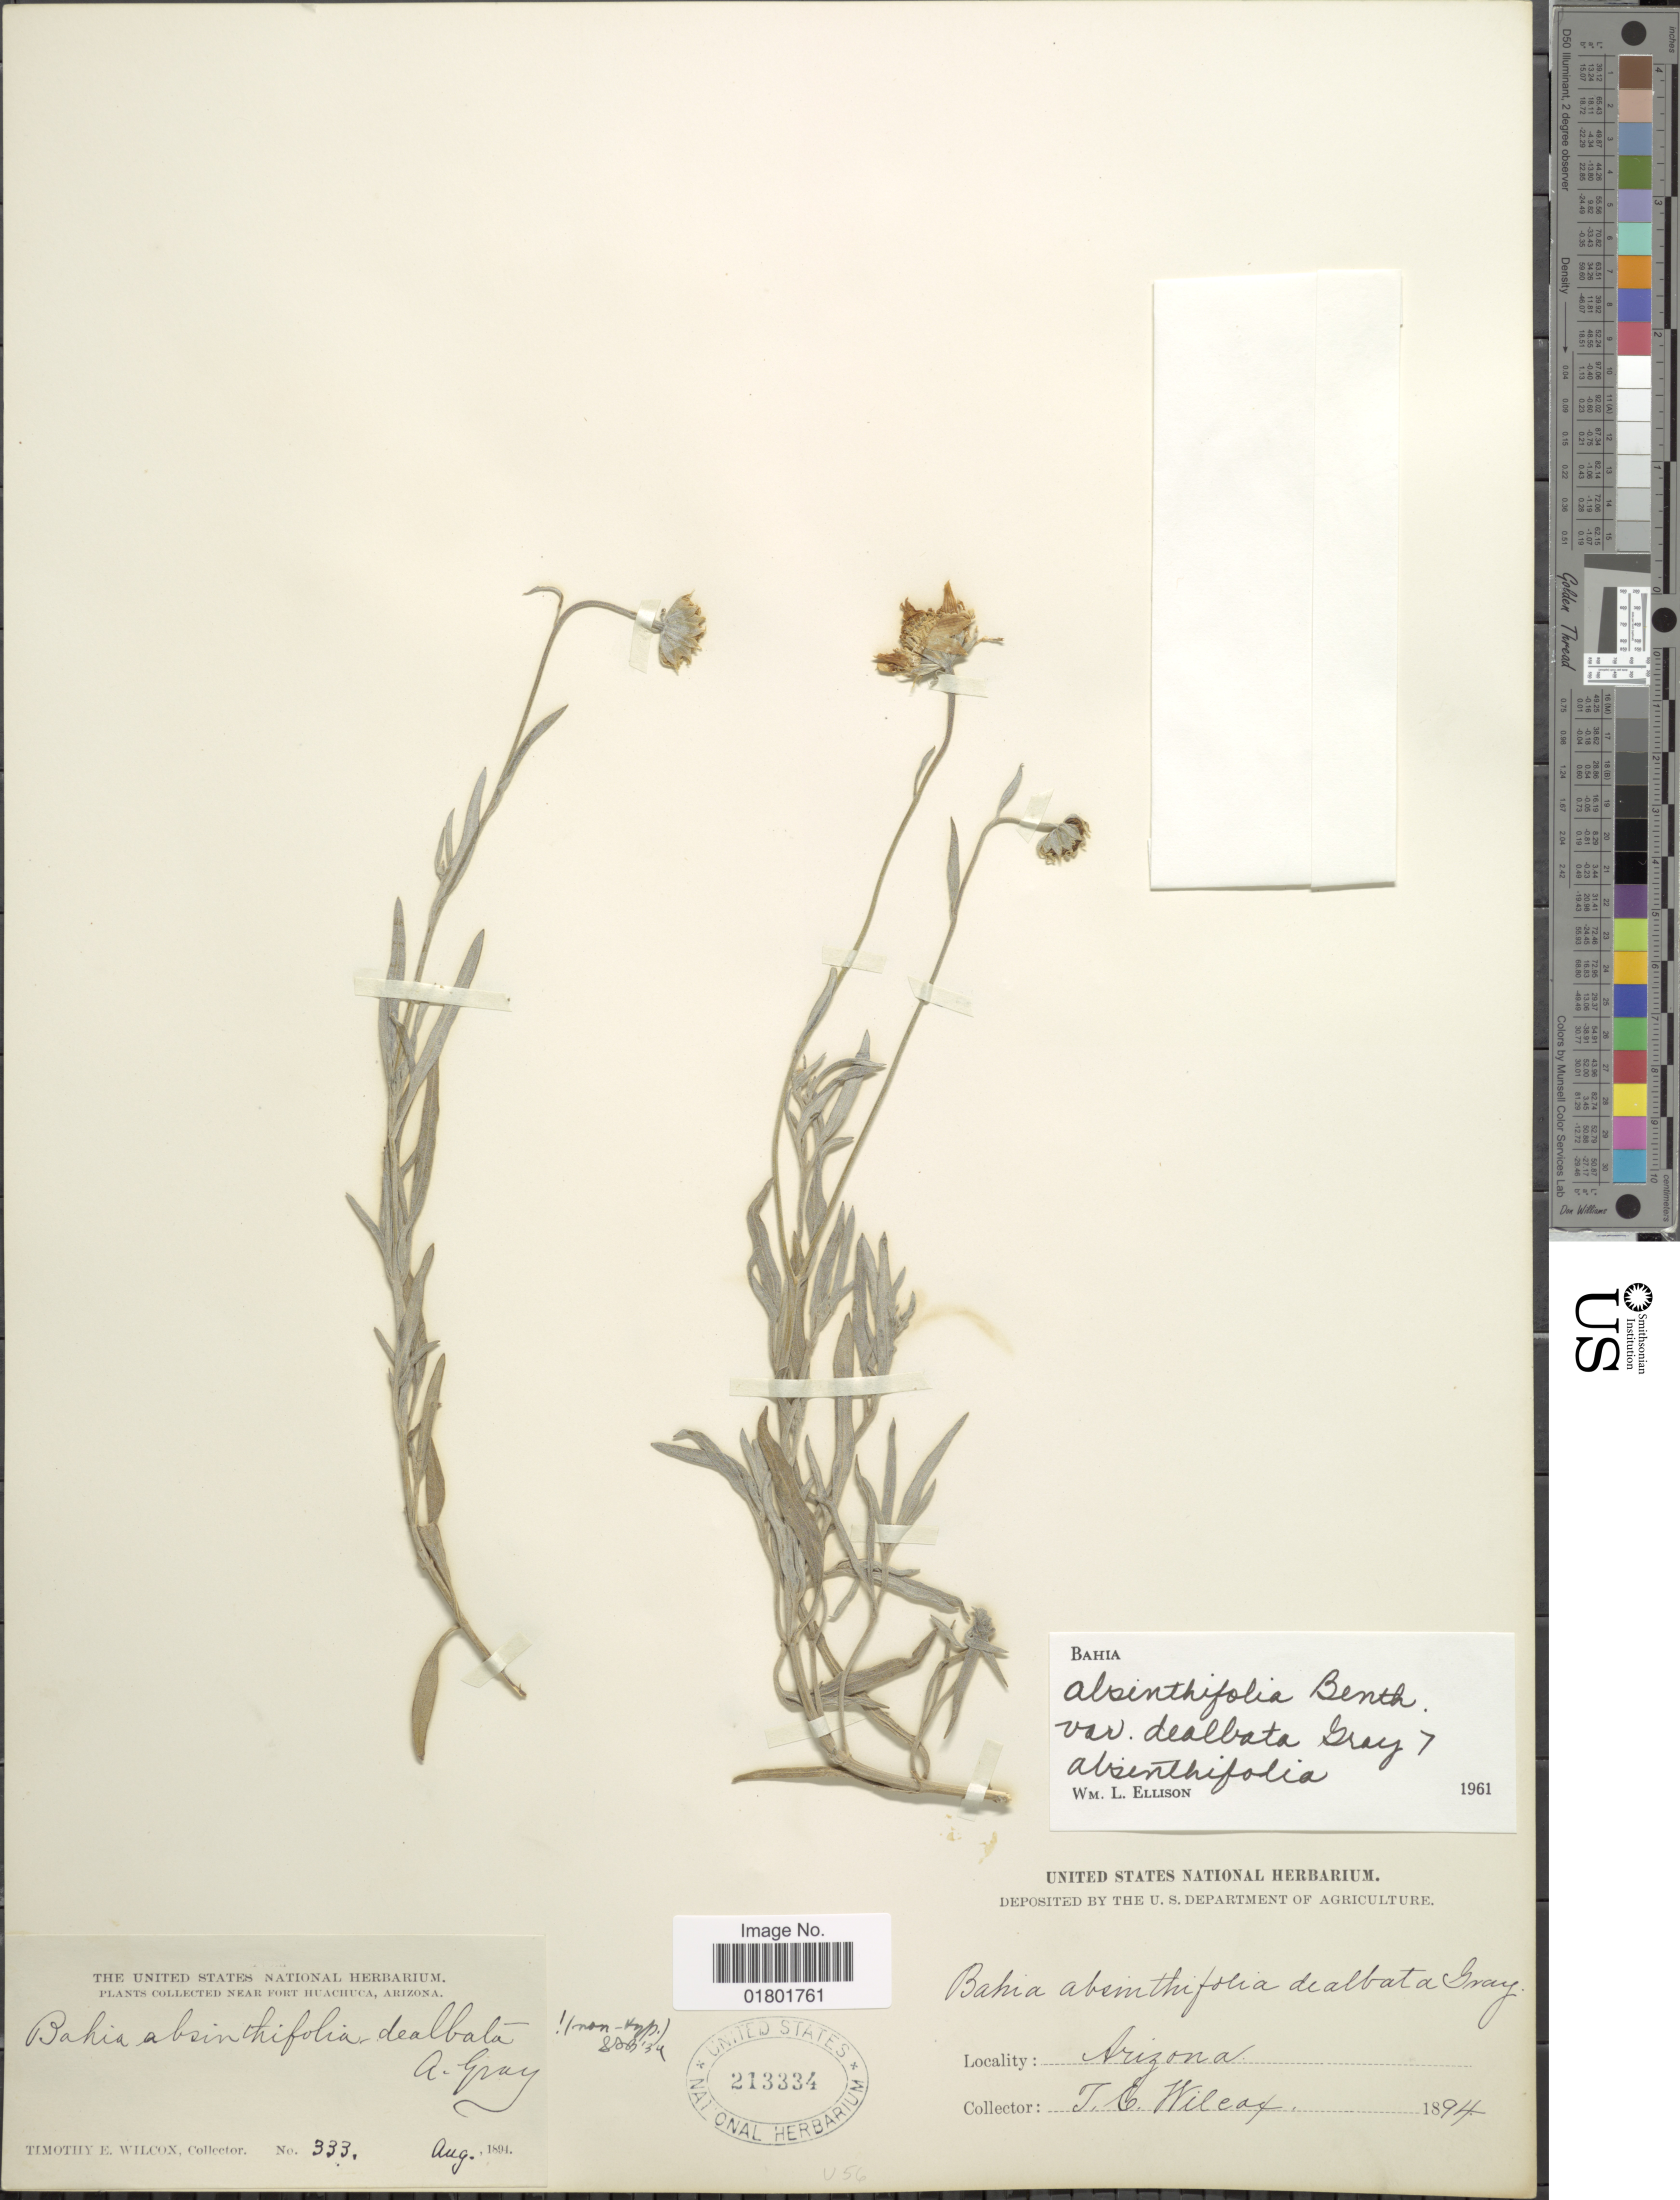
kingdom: Plantae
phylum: Tracheophyta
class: Magnoliopsida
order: Asterales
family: Asteraceae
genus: Bahia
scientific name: Bahia absinthifolia var. dealbata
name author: A. Gray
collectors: T. E. Wilcox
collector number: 333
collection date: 1894-08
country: United States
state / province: Arizona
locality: Near Fort Huachuca, Arizona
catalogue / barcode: US 213334